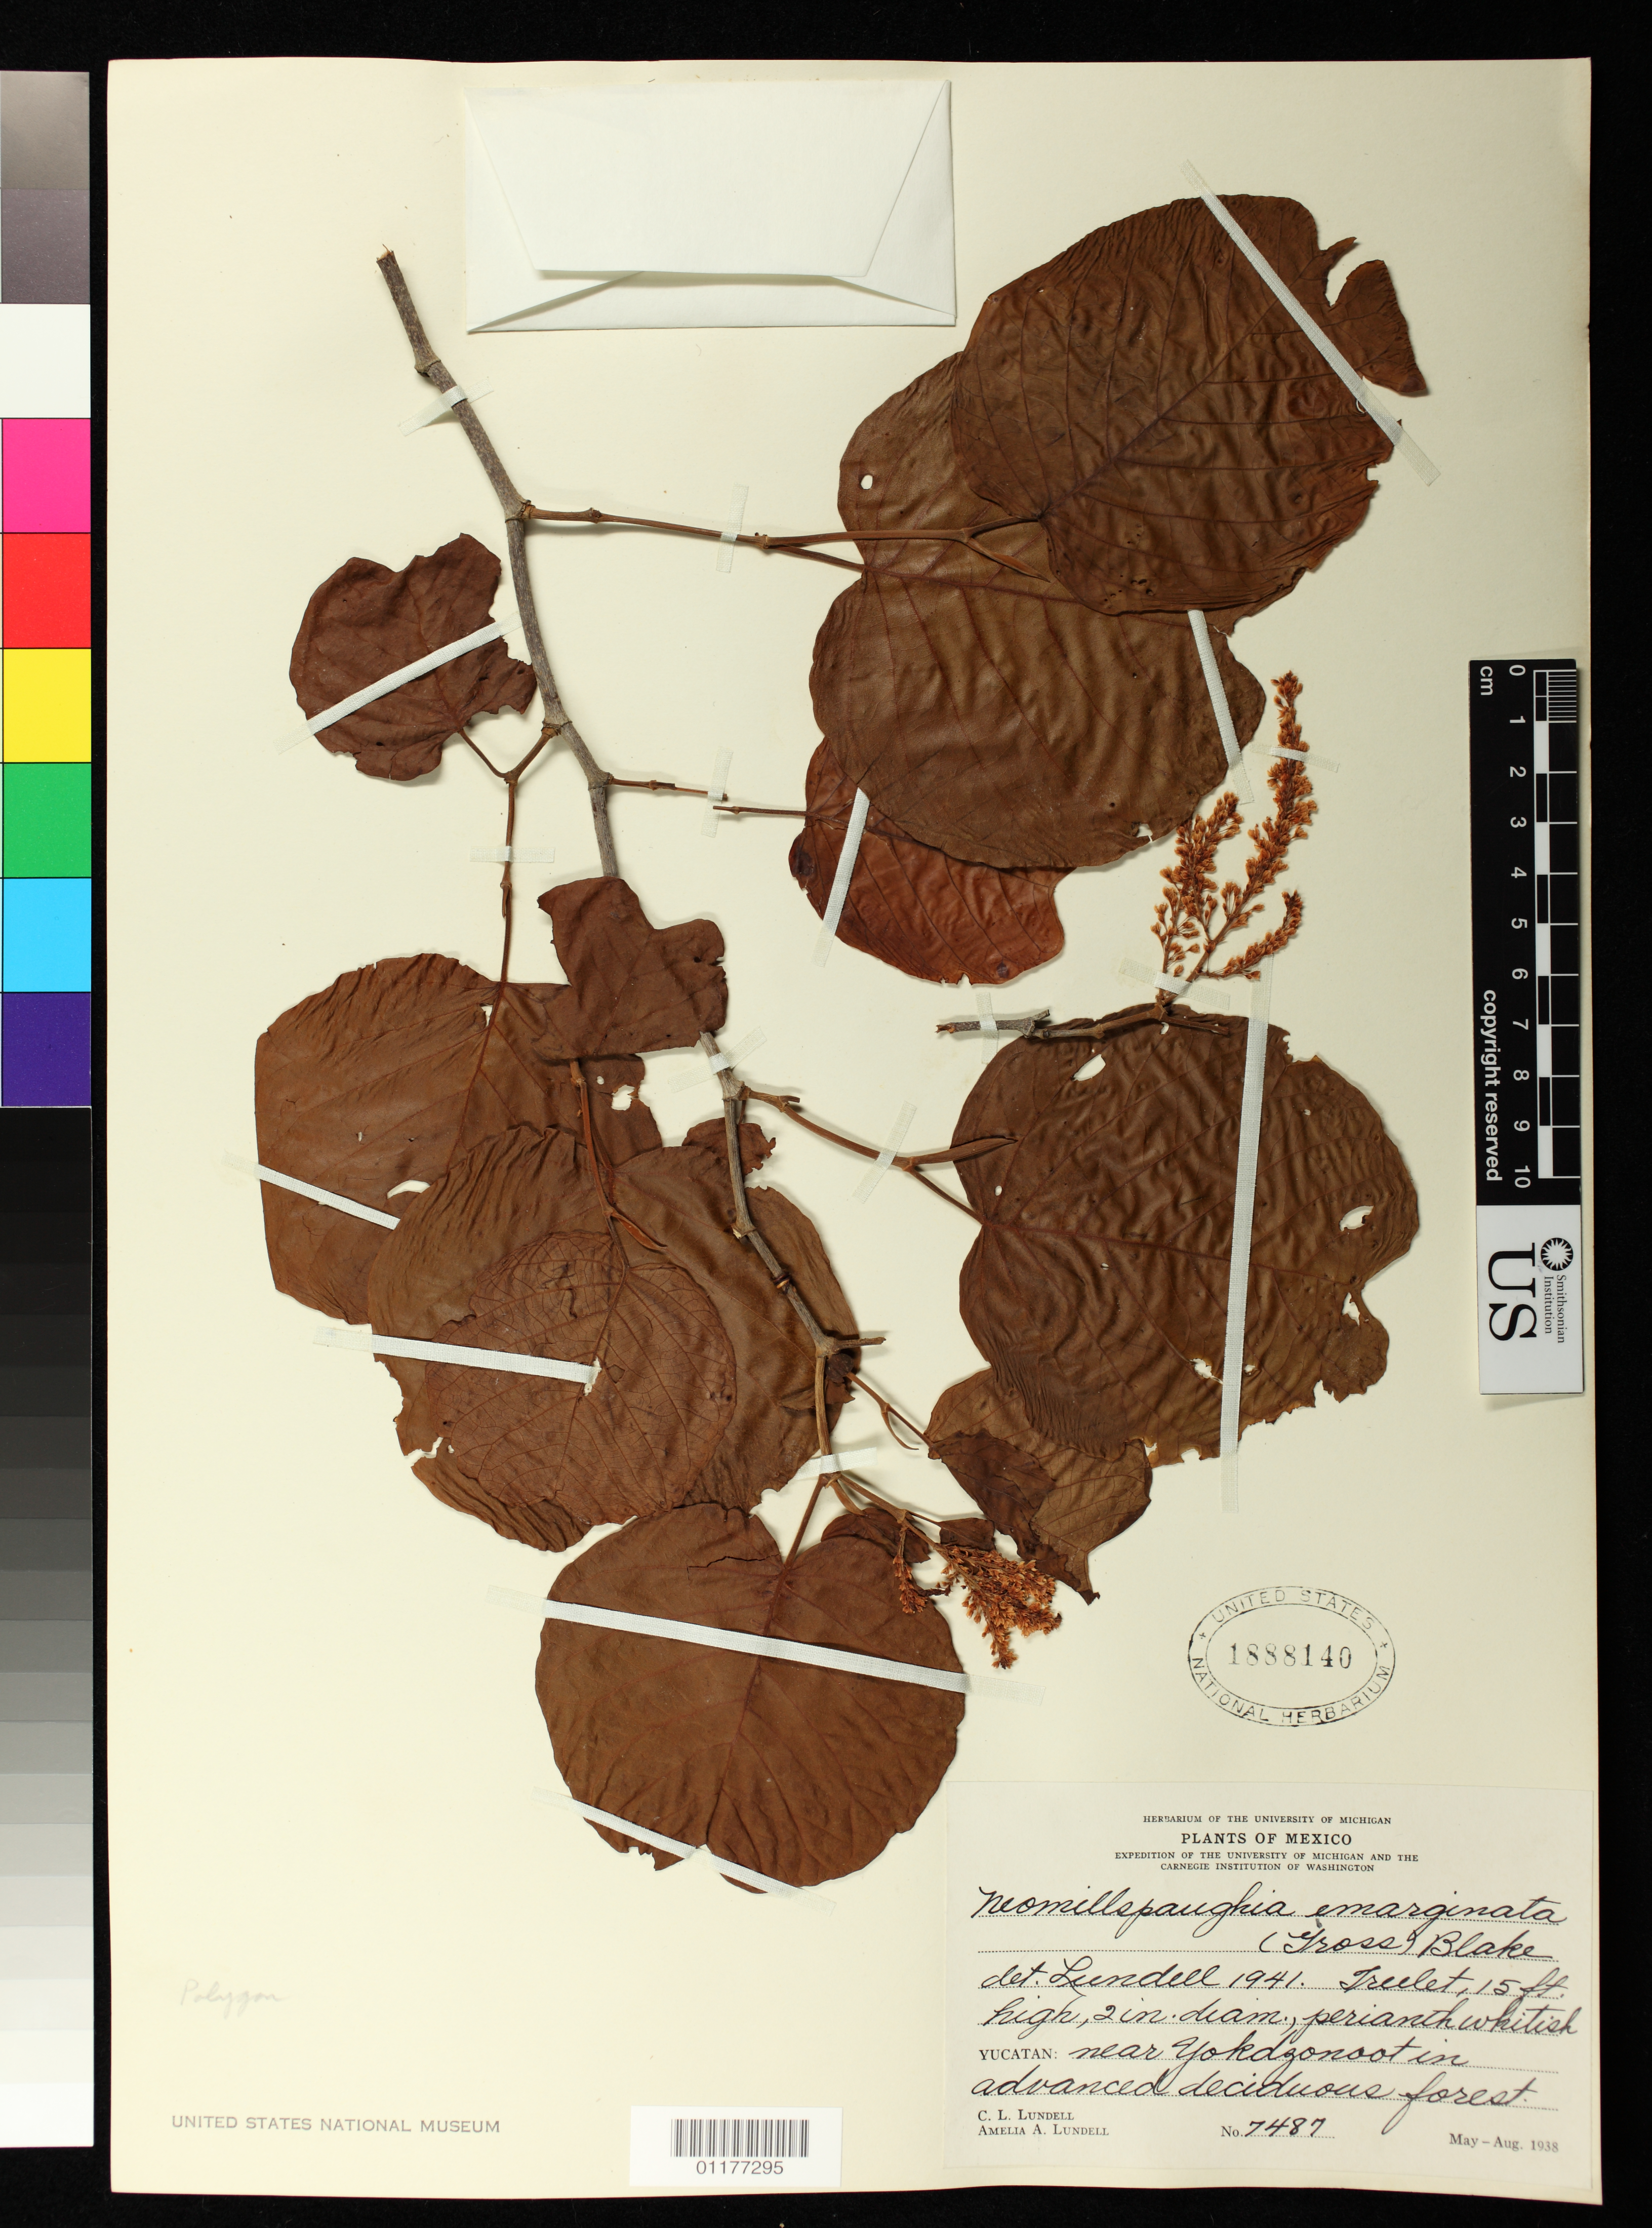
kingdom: Plantae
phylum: Tracheophyta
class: Magnoliopsida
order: Caryophyllales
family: Polygonaceae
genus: Neomillspaughia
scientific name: Neomillspaughia emarginata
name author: (H. Gross) S.F. Blake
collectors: C. L. Lundell & A. A. Lundell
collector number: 7487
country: Mexico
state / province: Yucatán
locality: Near Yokdzonoot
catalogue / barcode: US 1888140